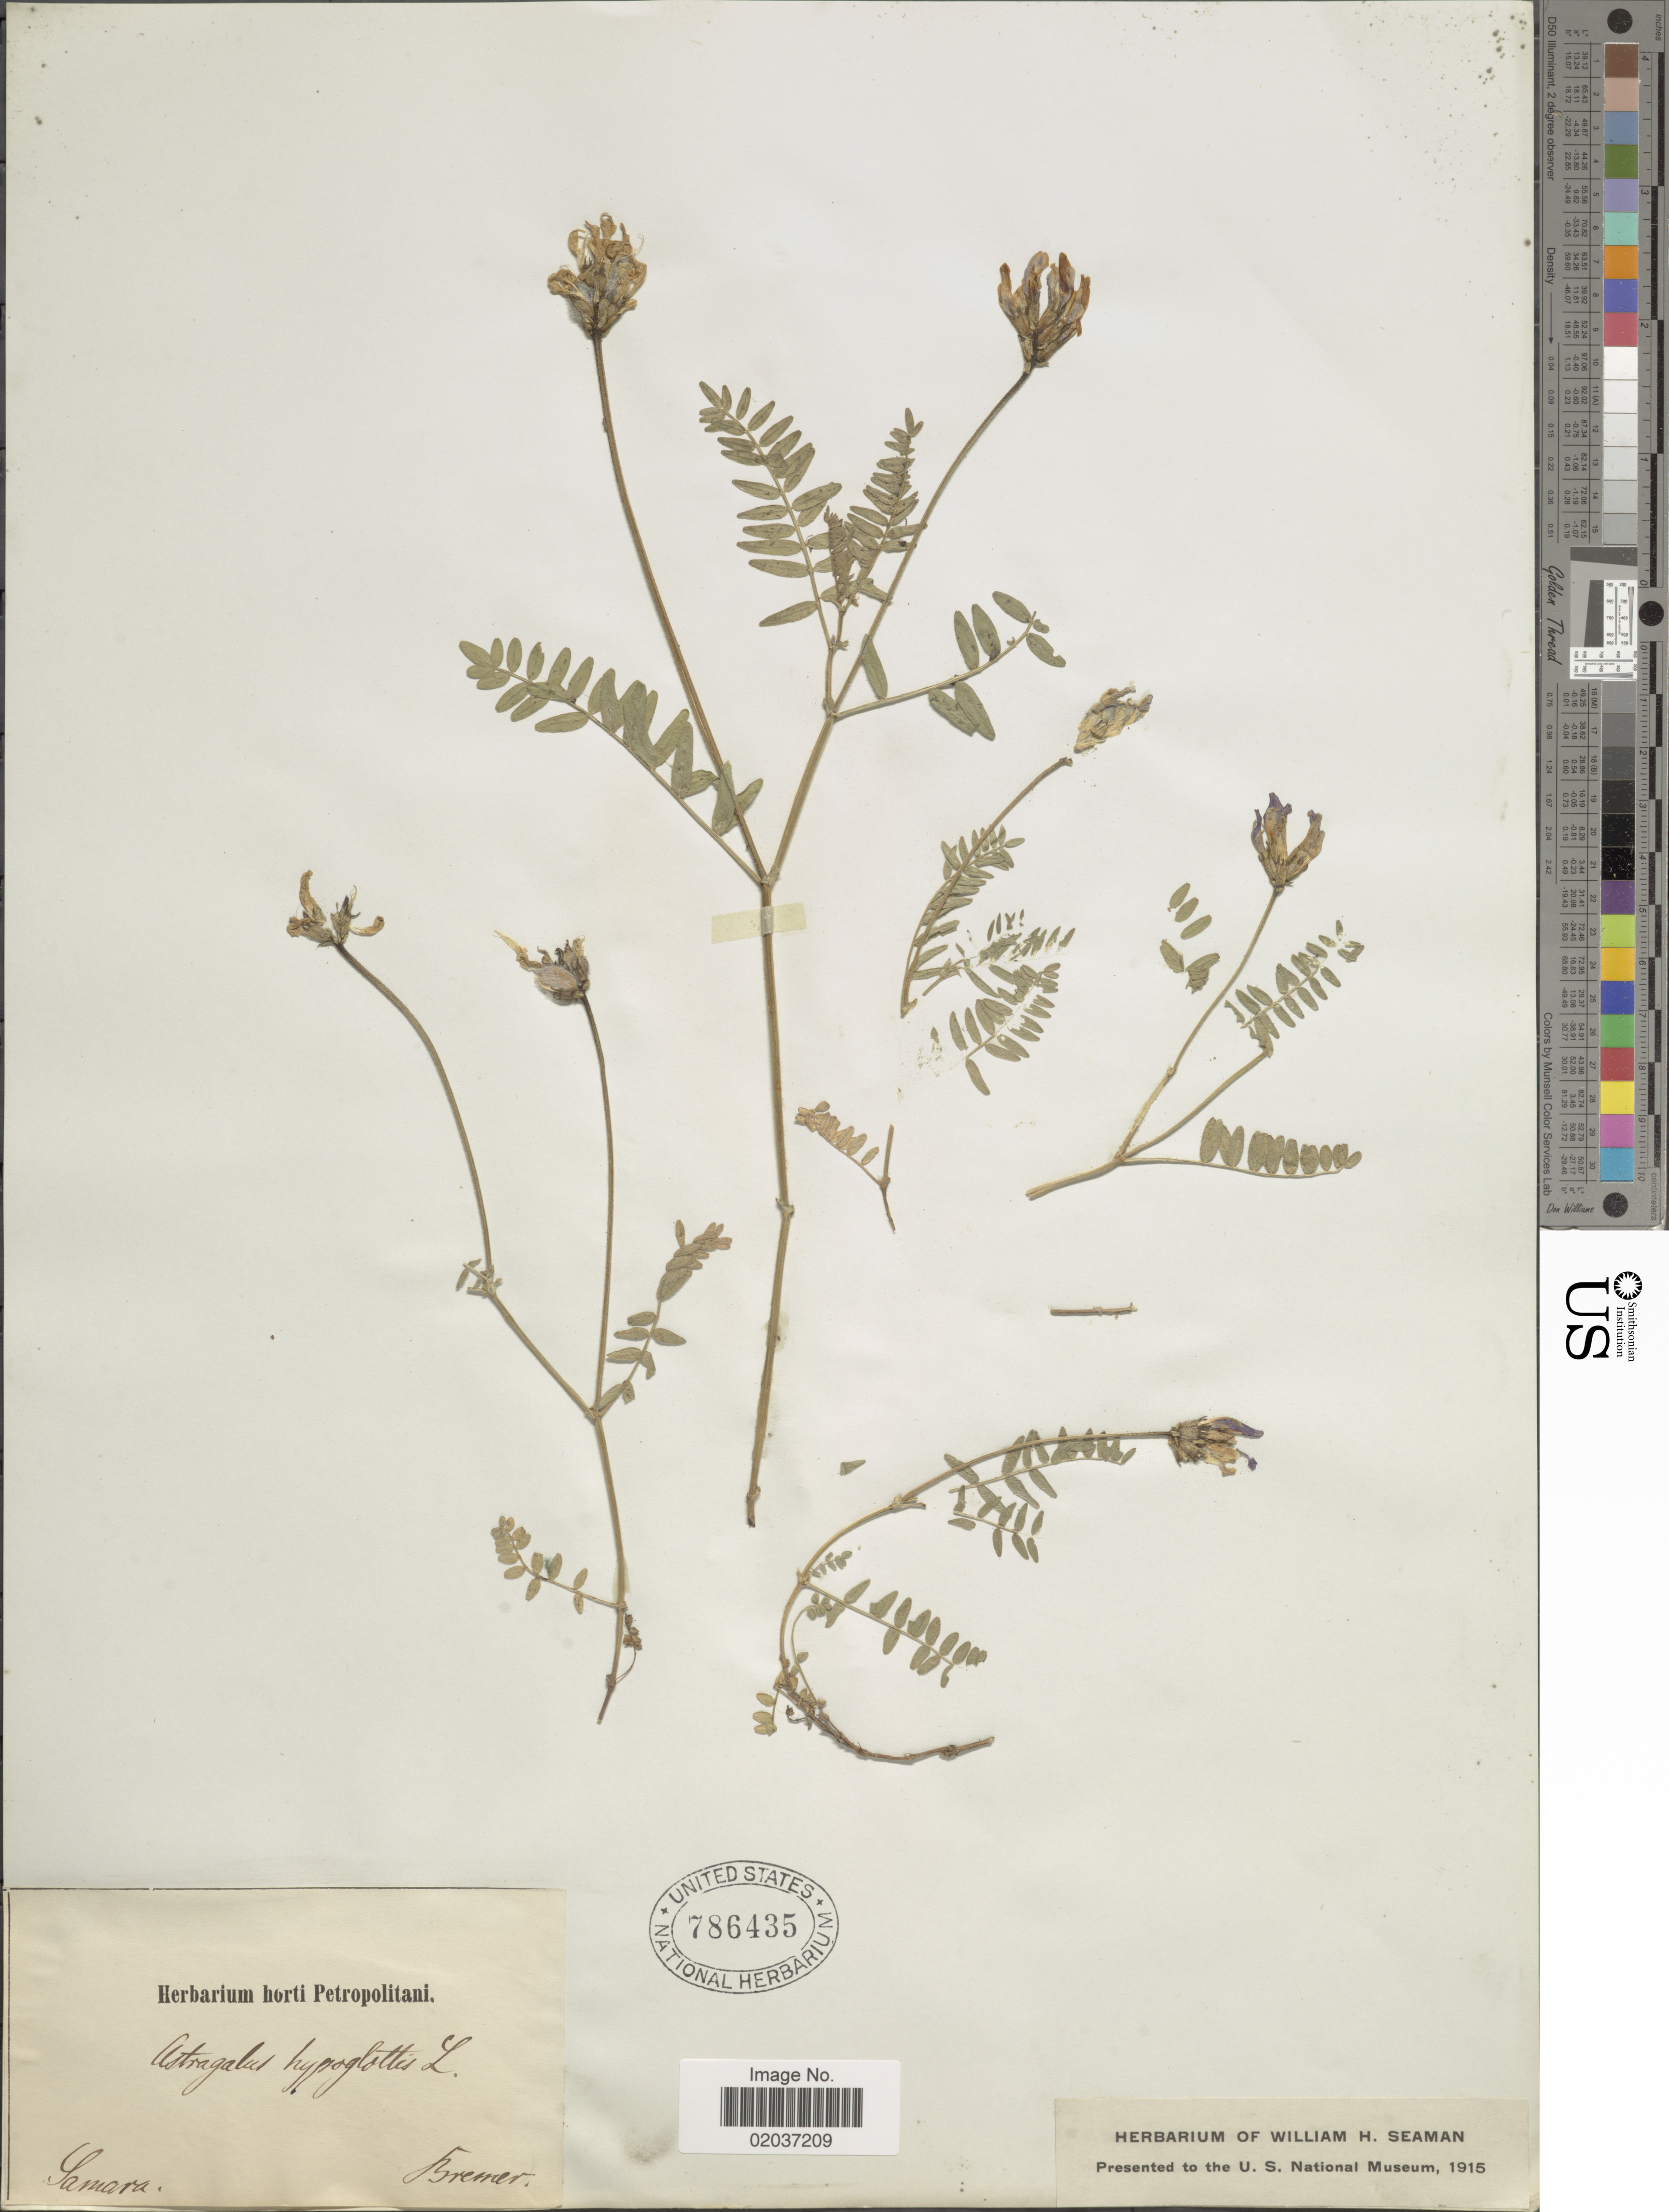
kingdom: Plantae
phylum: Tracheophyta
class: Magnoliopsida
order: Fabales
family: Fabaceae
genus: Astragalus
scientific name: Astragalus hypoglottis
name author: L.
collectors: Bremer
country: Russian Federation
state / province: Samara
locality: Samara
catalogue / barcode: US 786435